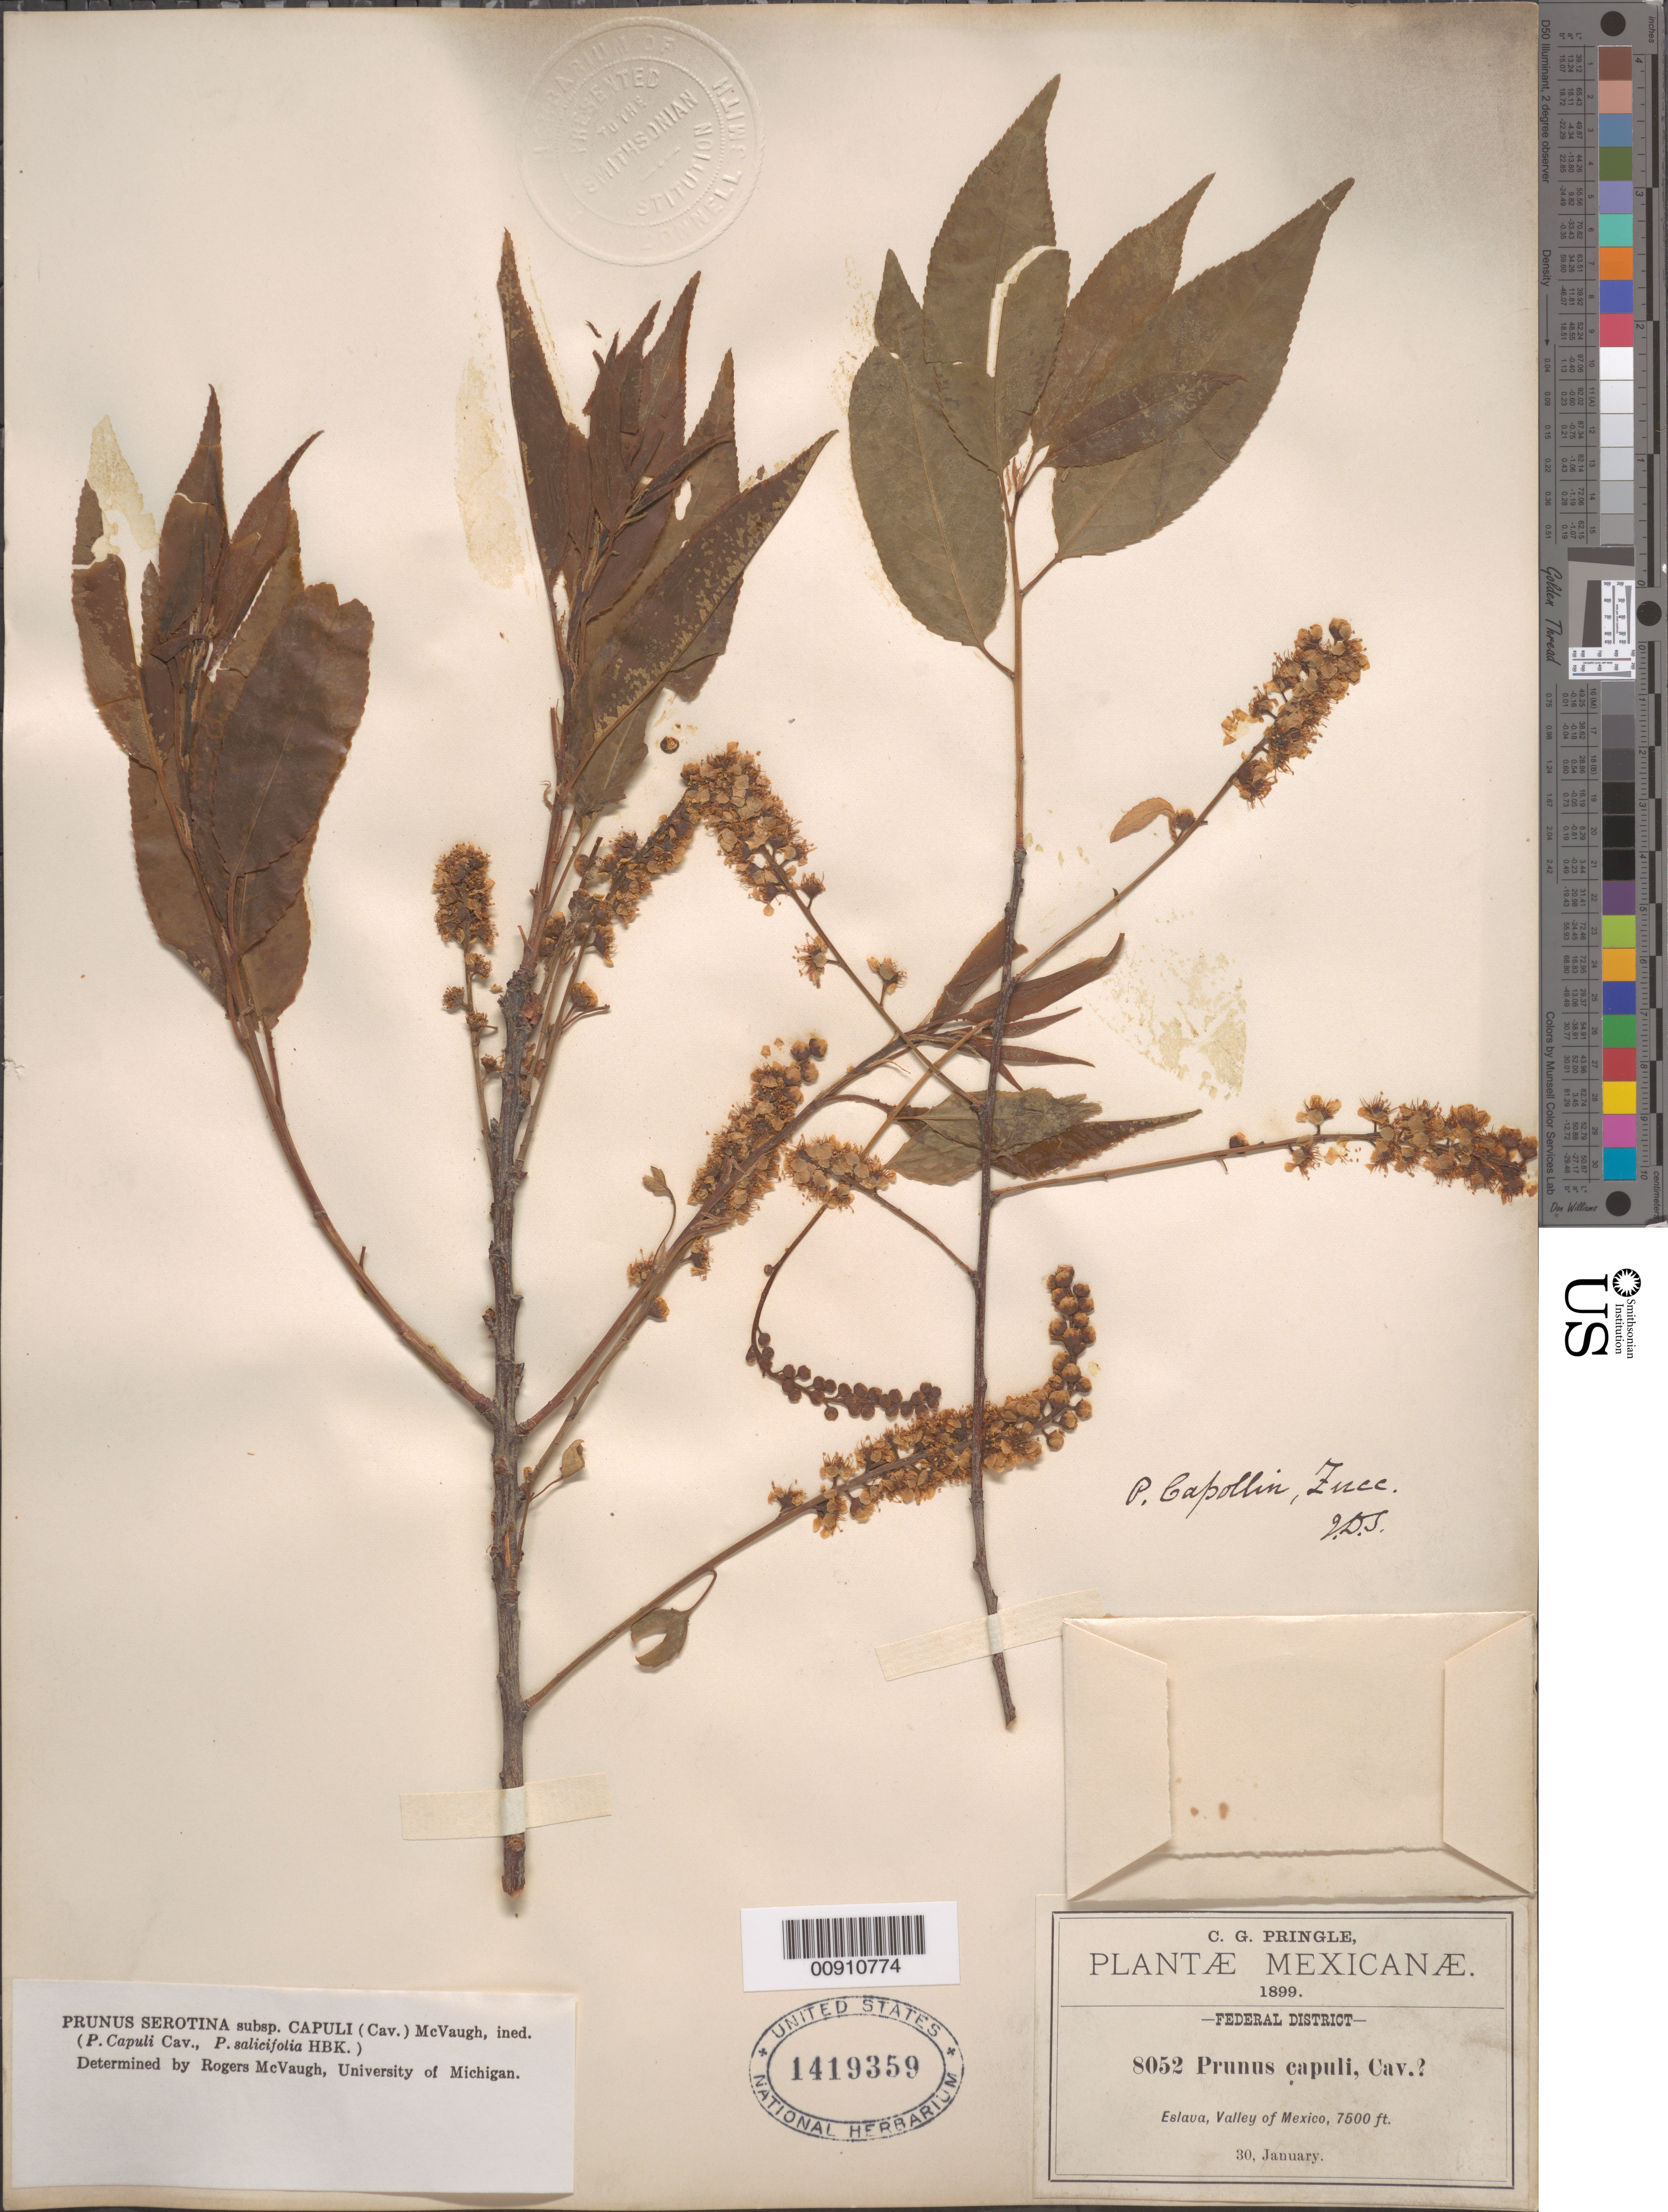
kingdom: Plantae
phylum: Tracheophyta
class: Magnoliopsida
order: Rosales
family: Rosaceae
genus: Prunus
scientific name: Prunus serotina var. salicifolia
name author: (Kunth) Koehne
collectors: C. G. Pringle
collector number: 8052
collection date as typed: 30 Jan 1899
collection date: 1899-01-30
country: Mexico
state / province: Distrito Federal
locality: Eslava, Valley of Mexico. Federal District.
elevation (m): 2286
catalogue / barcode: US 1419359